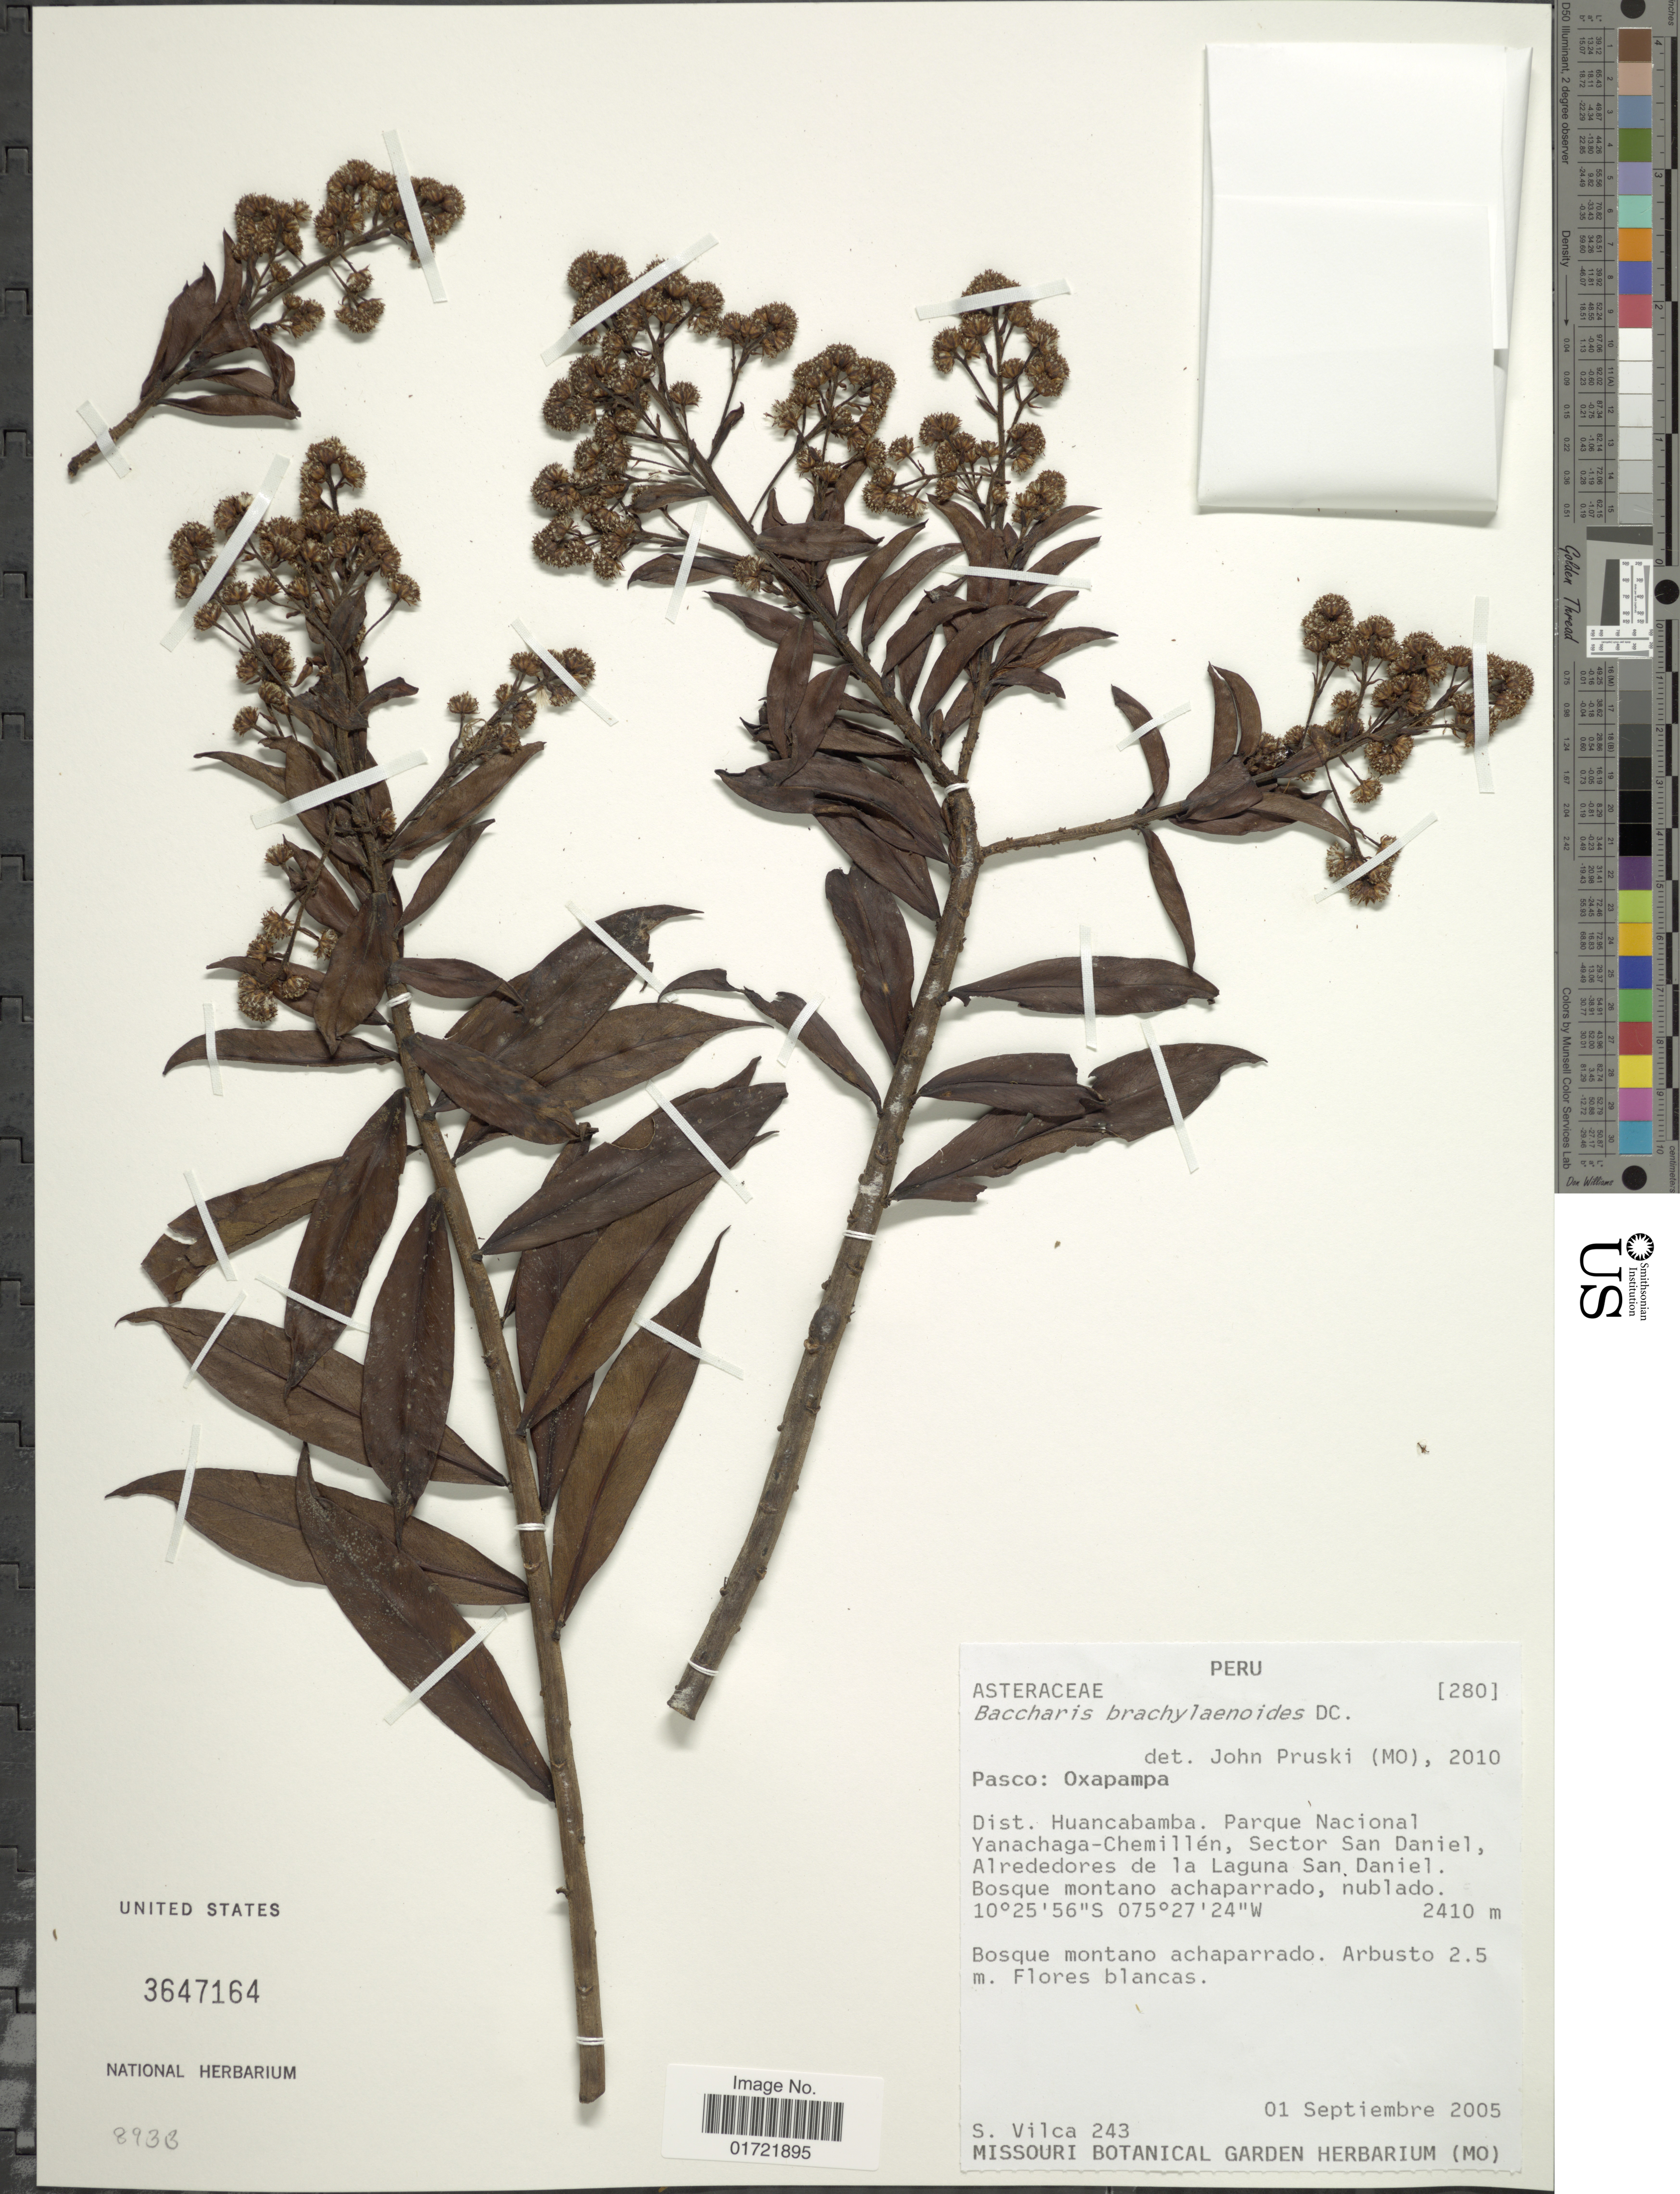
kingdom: Plantae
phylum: Tracheophyta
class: Magnoliopsida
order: Asterales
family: Asteraceae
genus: Baccharis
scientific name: Baccharis brachylaenoides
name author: DC.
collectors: S. Vilca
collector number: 243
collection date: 2005-09-01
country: Peru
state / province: Pasco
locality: Oxapampa. Dist.Huancabamba. parque Nacional Yanachaga-Chemillen, Sector San Daniel Alrededores de la laguna San Daniel.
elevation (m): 2410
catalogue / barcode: US 3647164